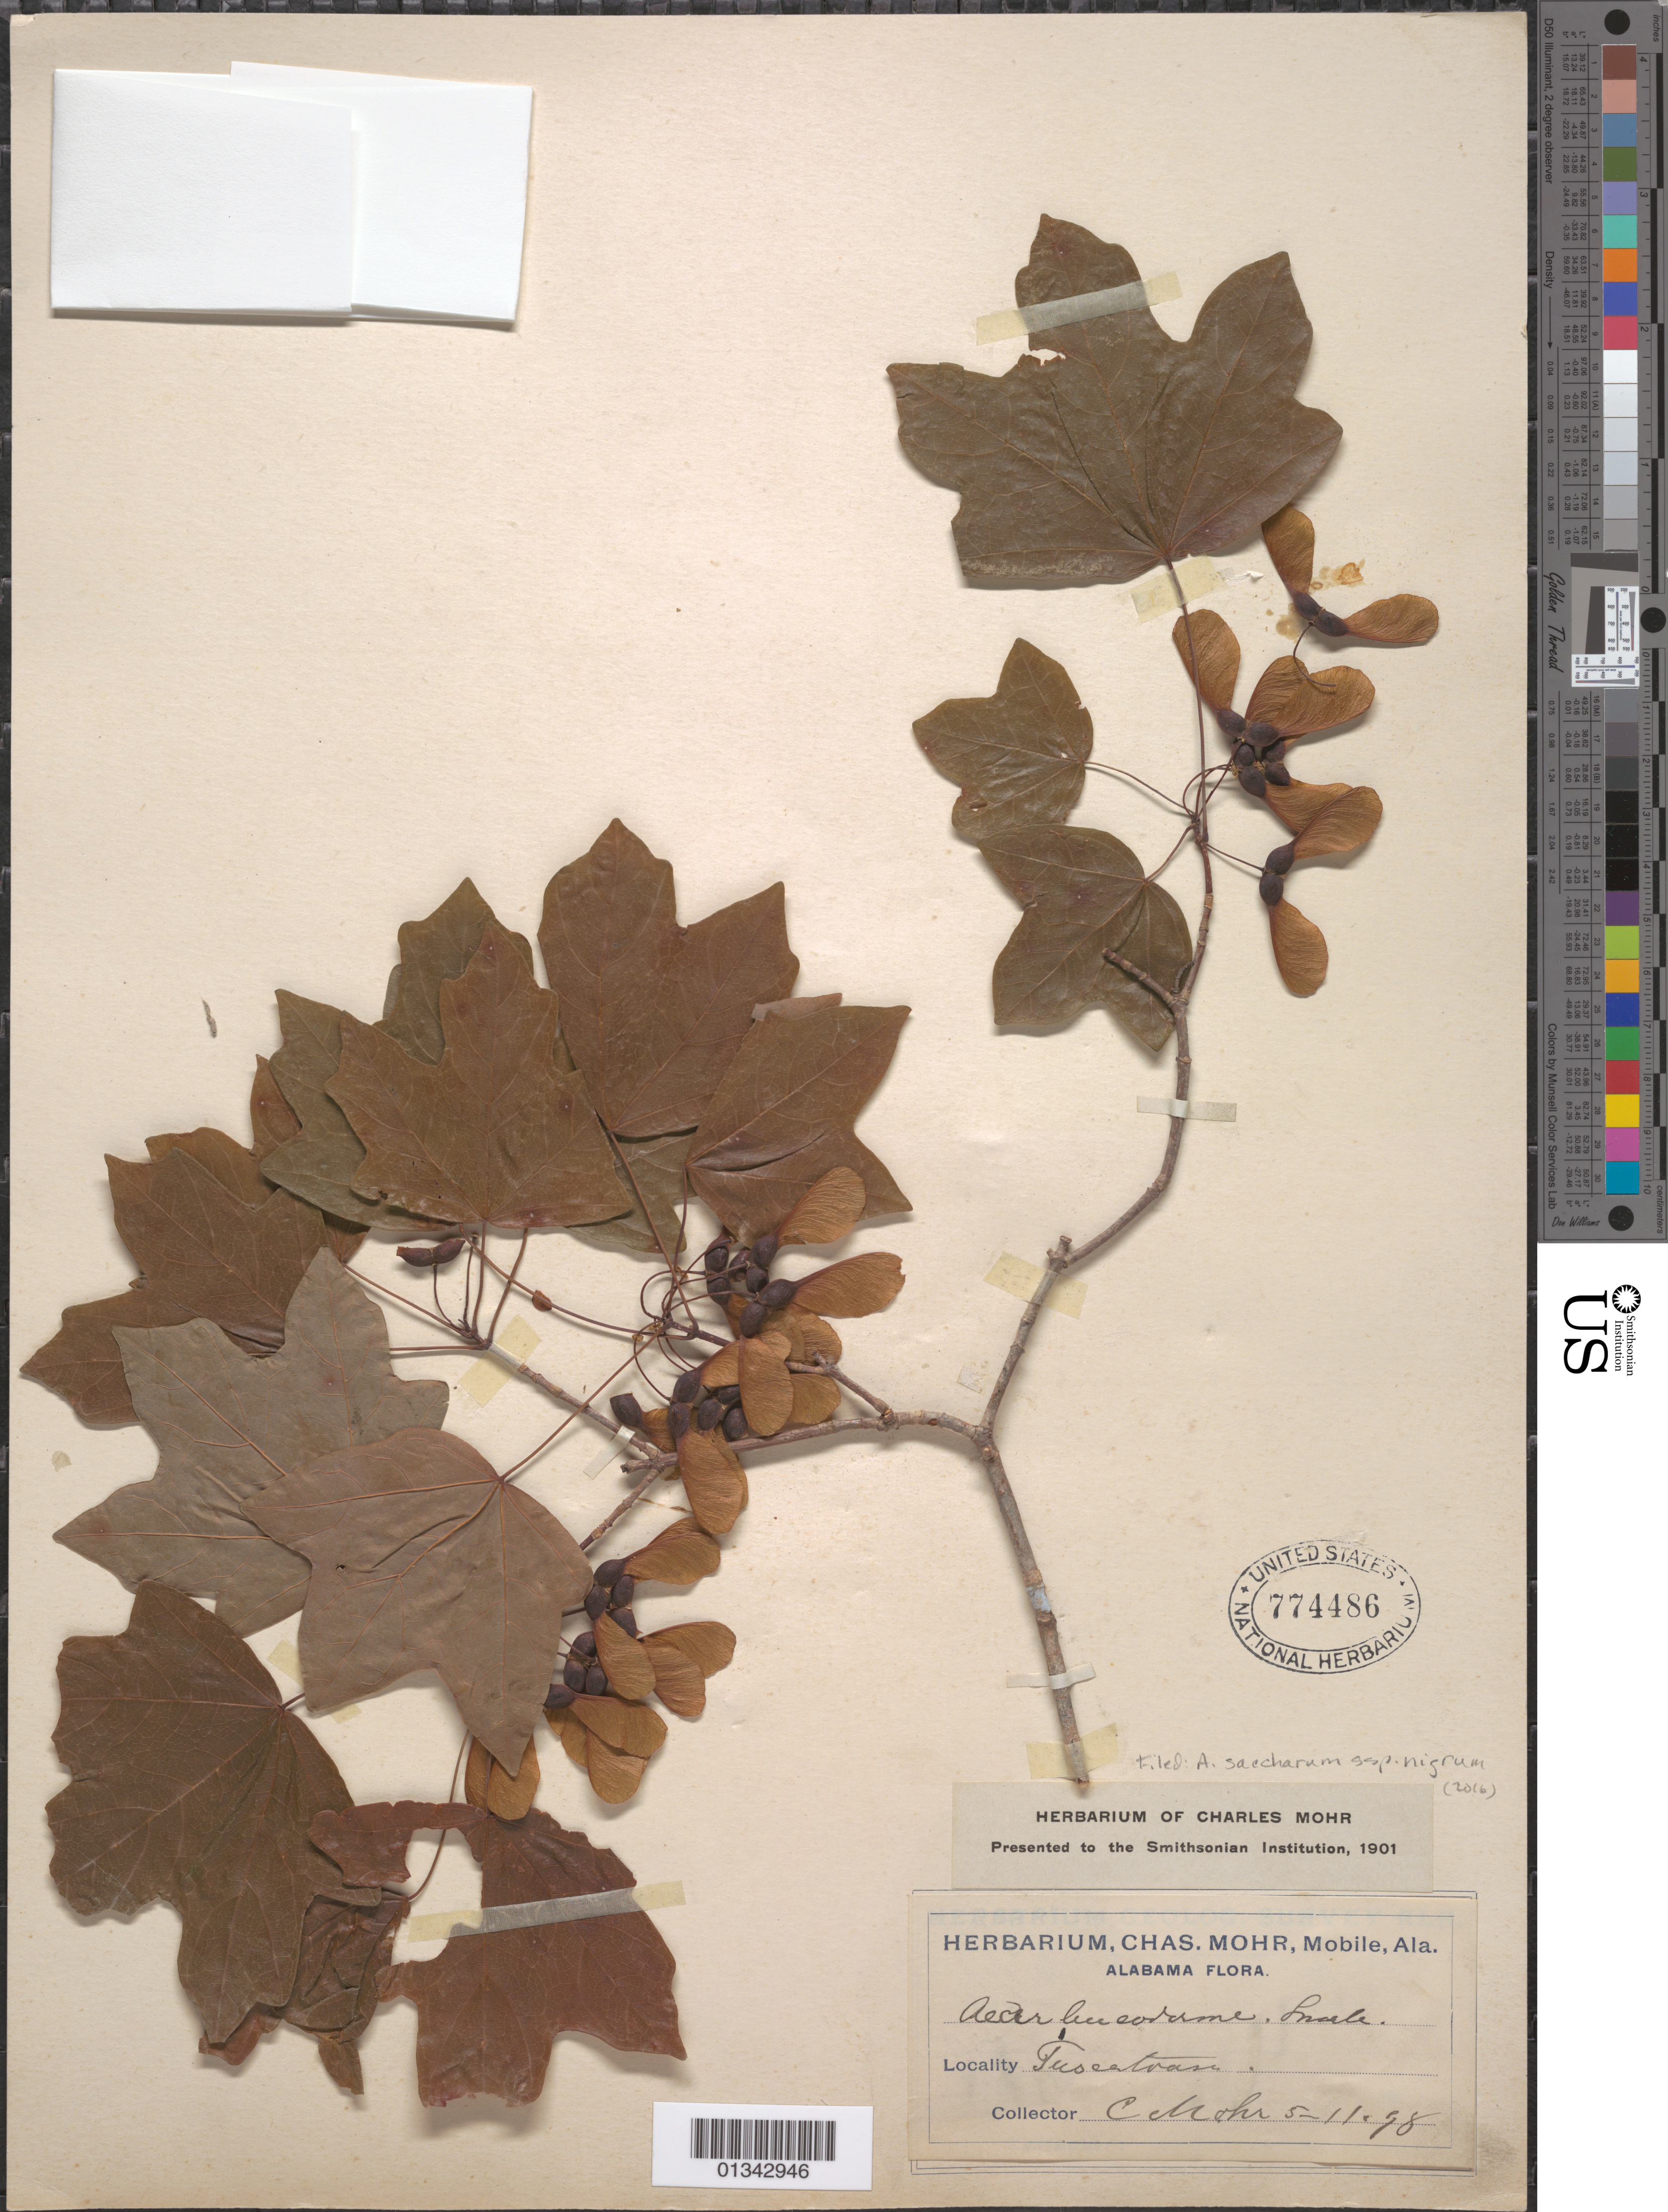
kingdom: Plantae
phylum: Tracheophyta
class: Magnoliopsida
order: Sapindales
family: Sapindaceae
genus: Acer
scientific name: Acer saccharum subsp. nigrum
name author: (F. Michx.) Desmarais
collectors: C. T. Mohr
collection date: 1898-05-11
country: United States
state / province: Alabama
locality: Tuscaloosa [?]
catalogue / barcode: US 774486